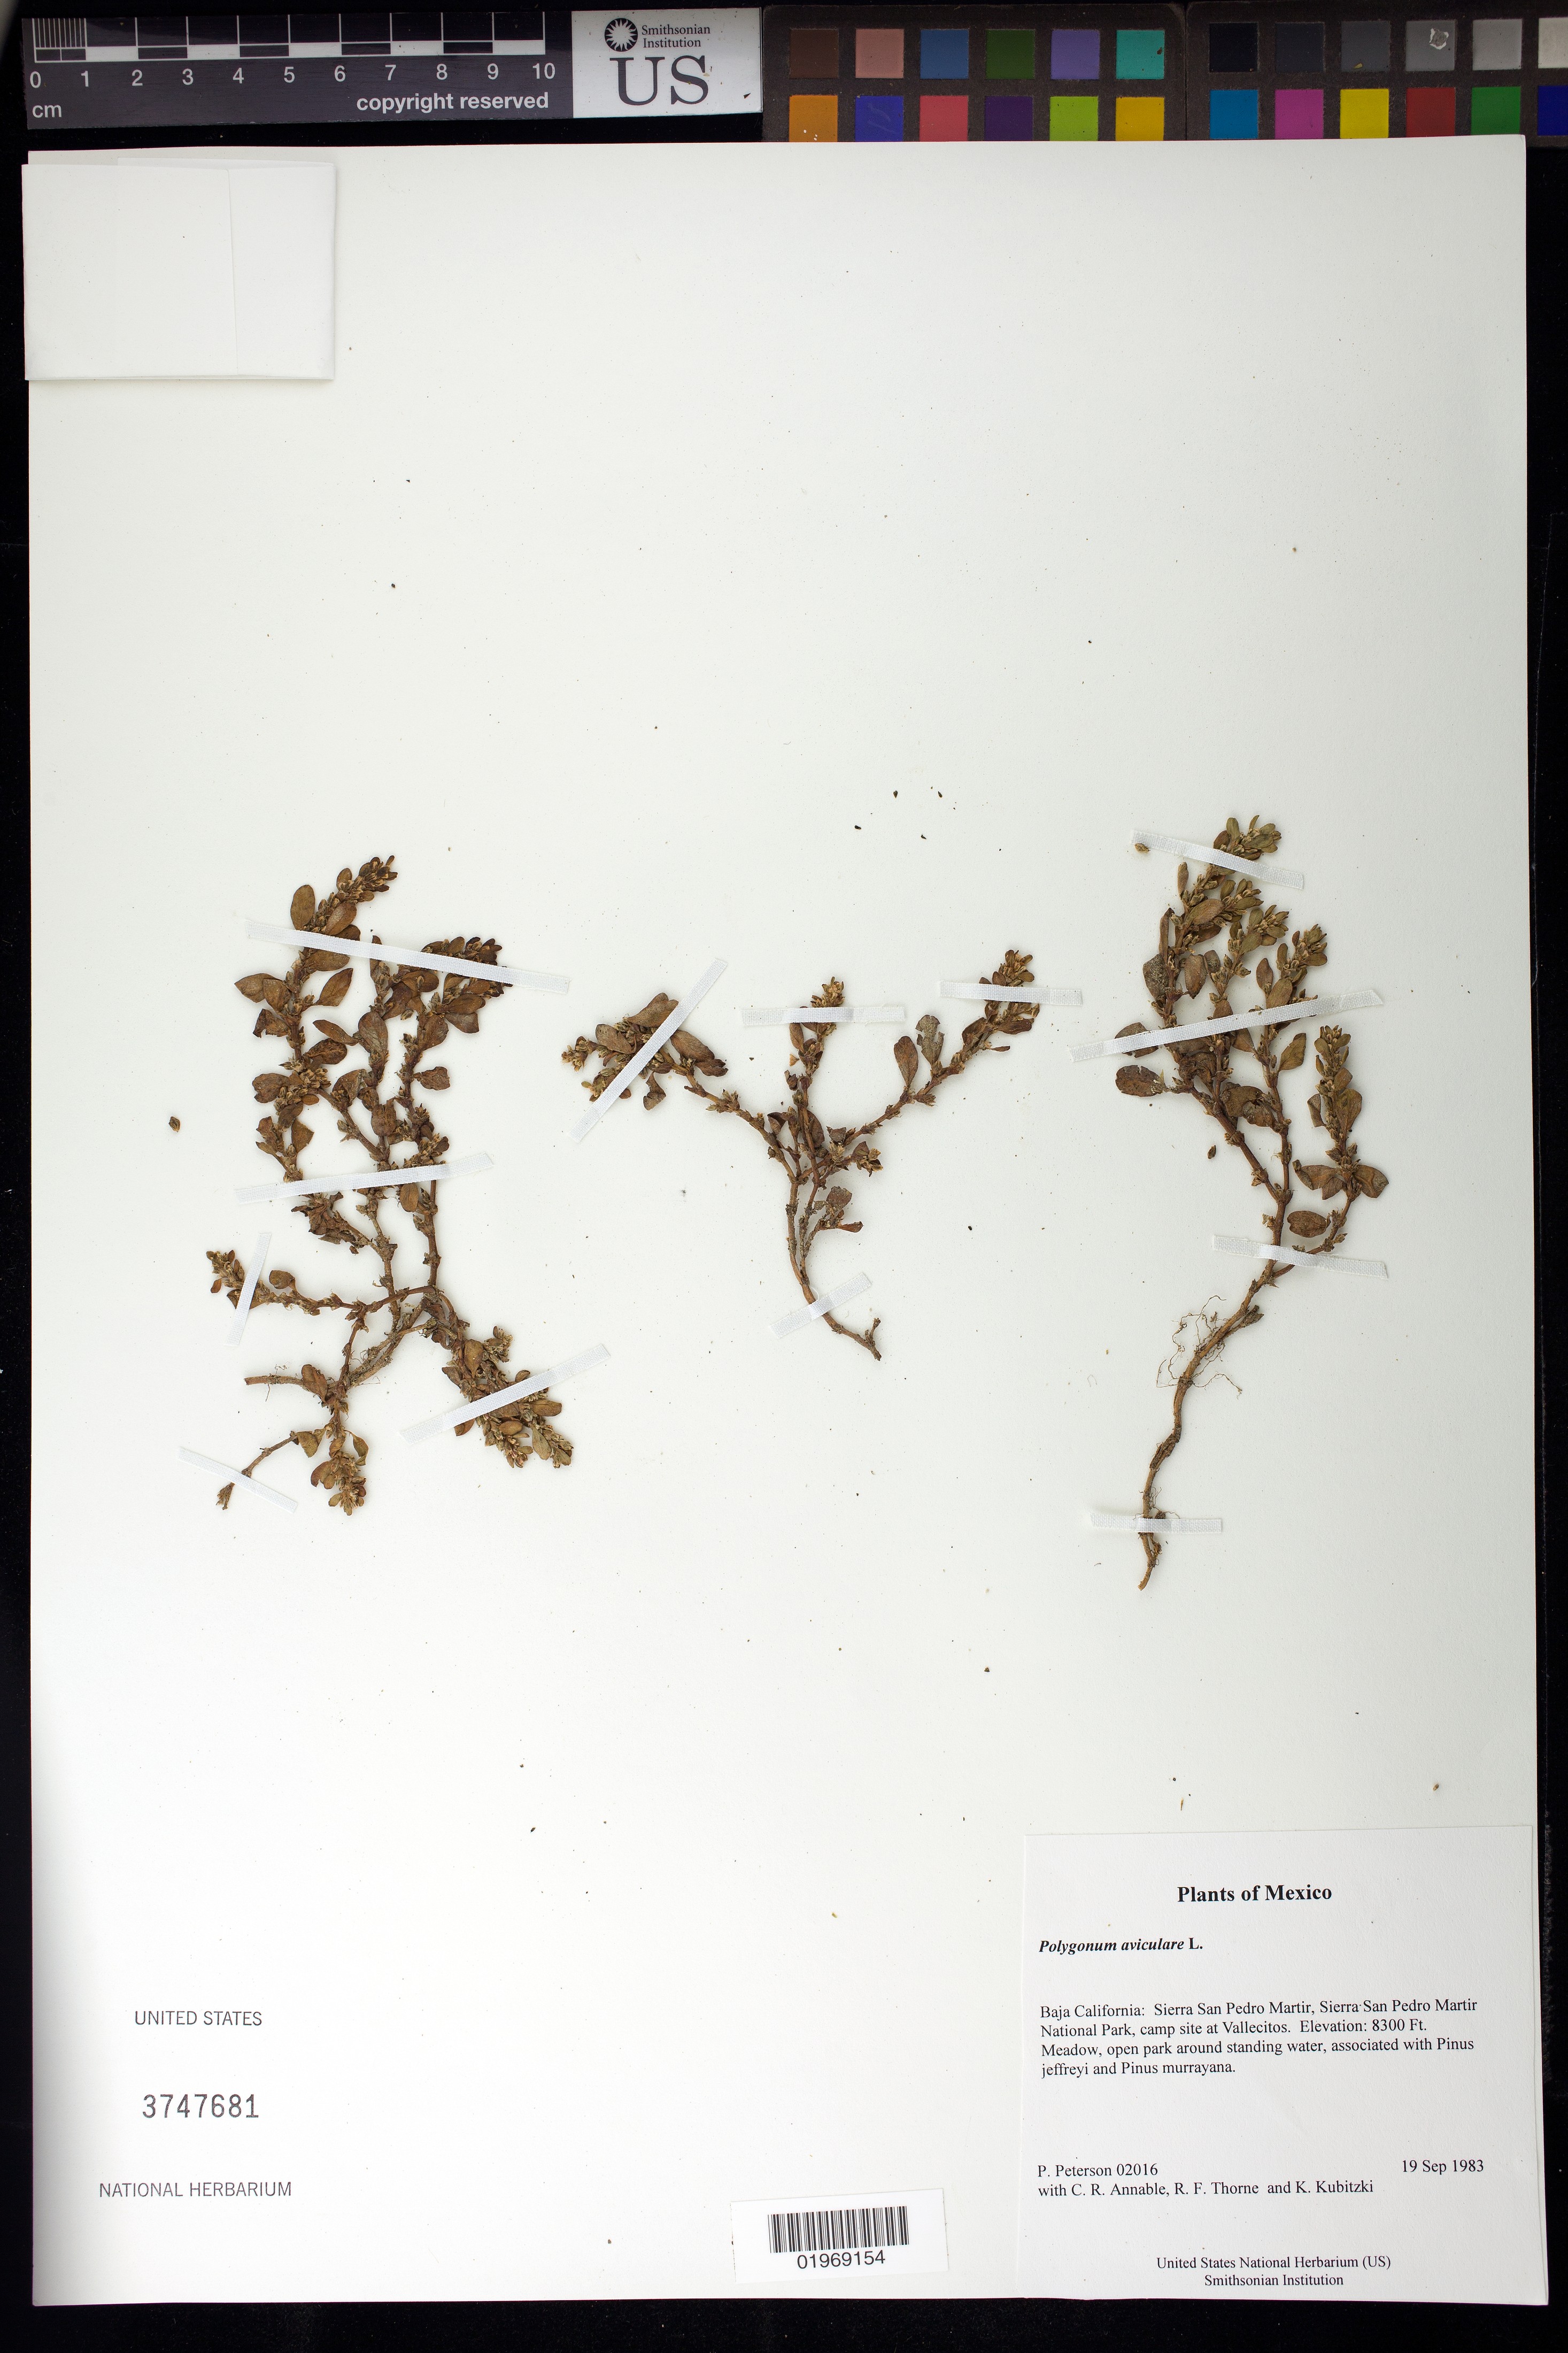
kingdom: Plantae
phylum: Tracheophyta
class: Magnoliopsida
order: Caryophyllales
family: Polygonaceae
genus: Polygonum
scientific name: Polygonum aviculare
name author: L.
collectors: P. M. Peterson, C. R. Annable, R. F. Thorne & K. Kubitzki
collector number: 02016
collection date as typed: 19 Sep 1983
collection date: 1983-09-19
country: Mexico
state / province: Baja California Norte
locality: Sierra San Pedro Martir, Sierra San Pedro Martir National Park, camp site at Vallecitos.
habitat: Meadow, open park around standing water, associated with Pinus jeffreyi and Pinus murrayana.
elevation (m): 2530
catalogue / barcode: US 3747681